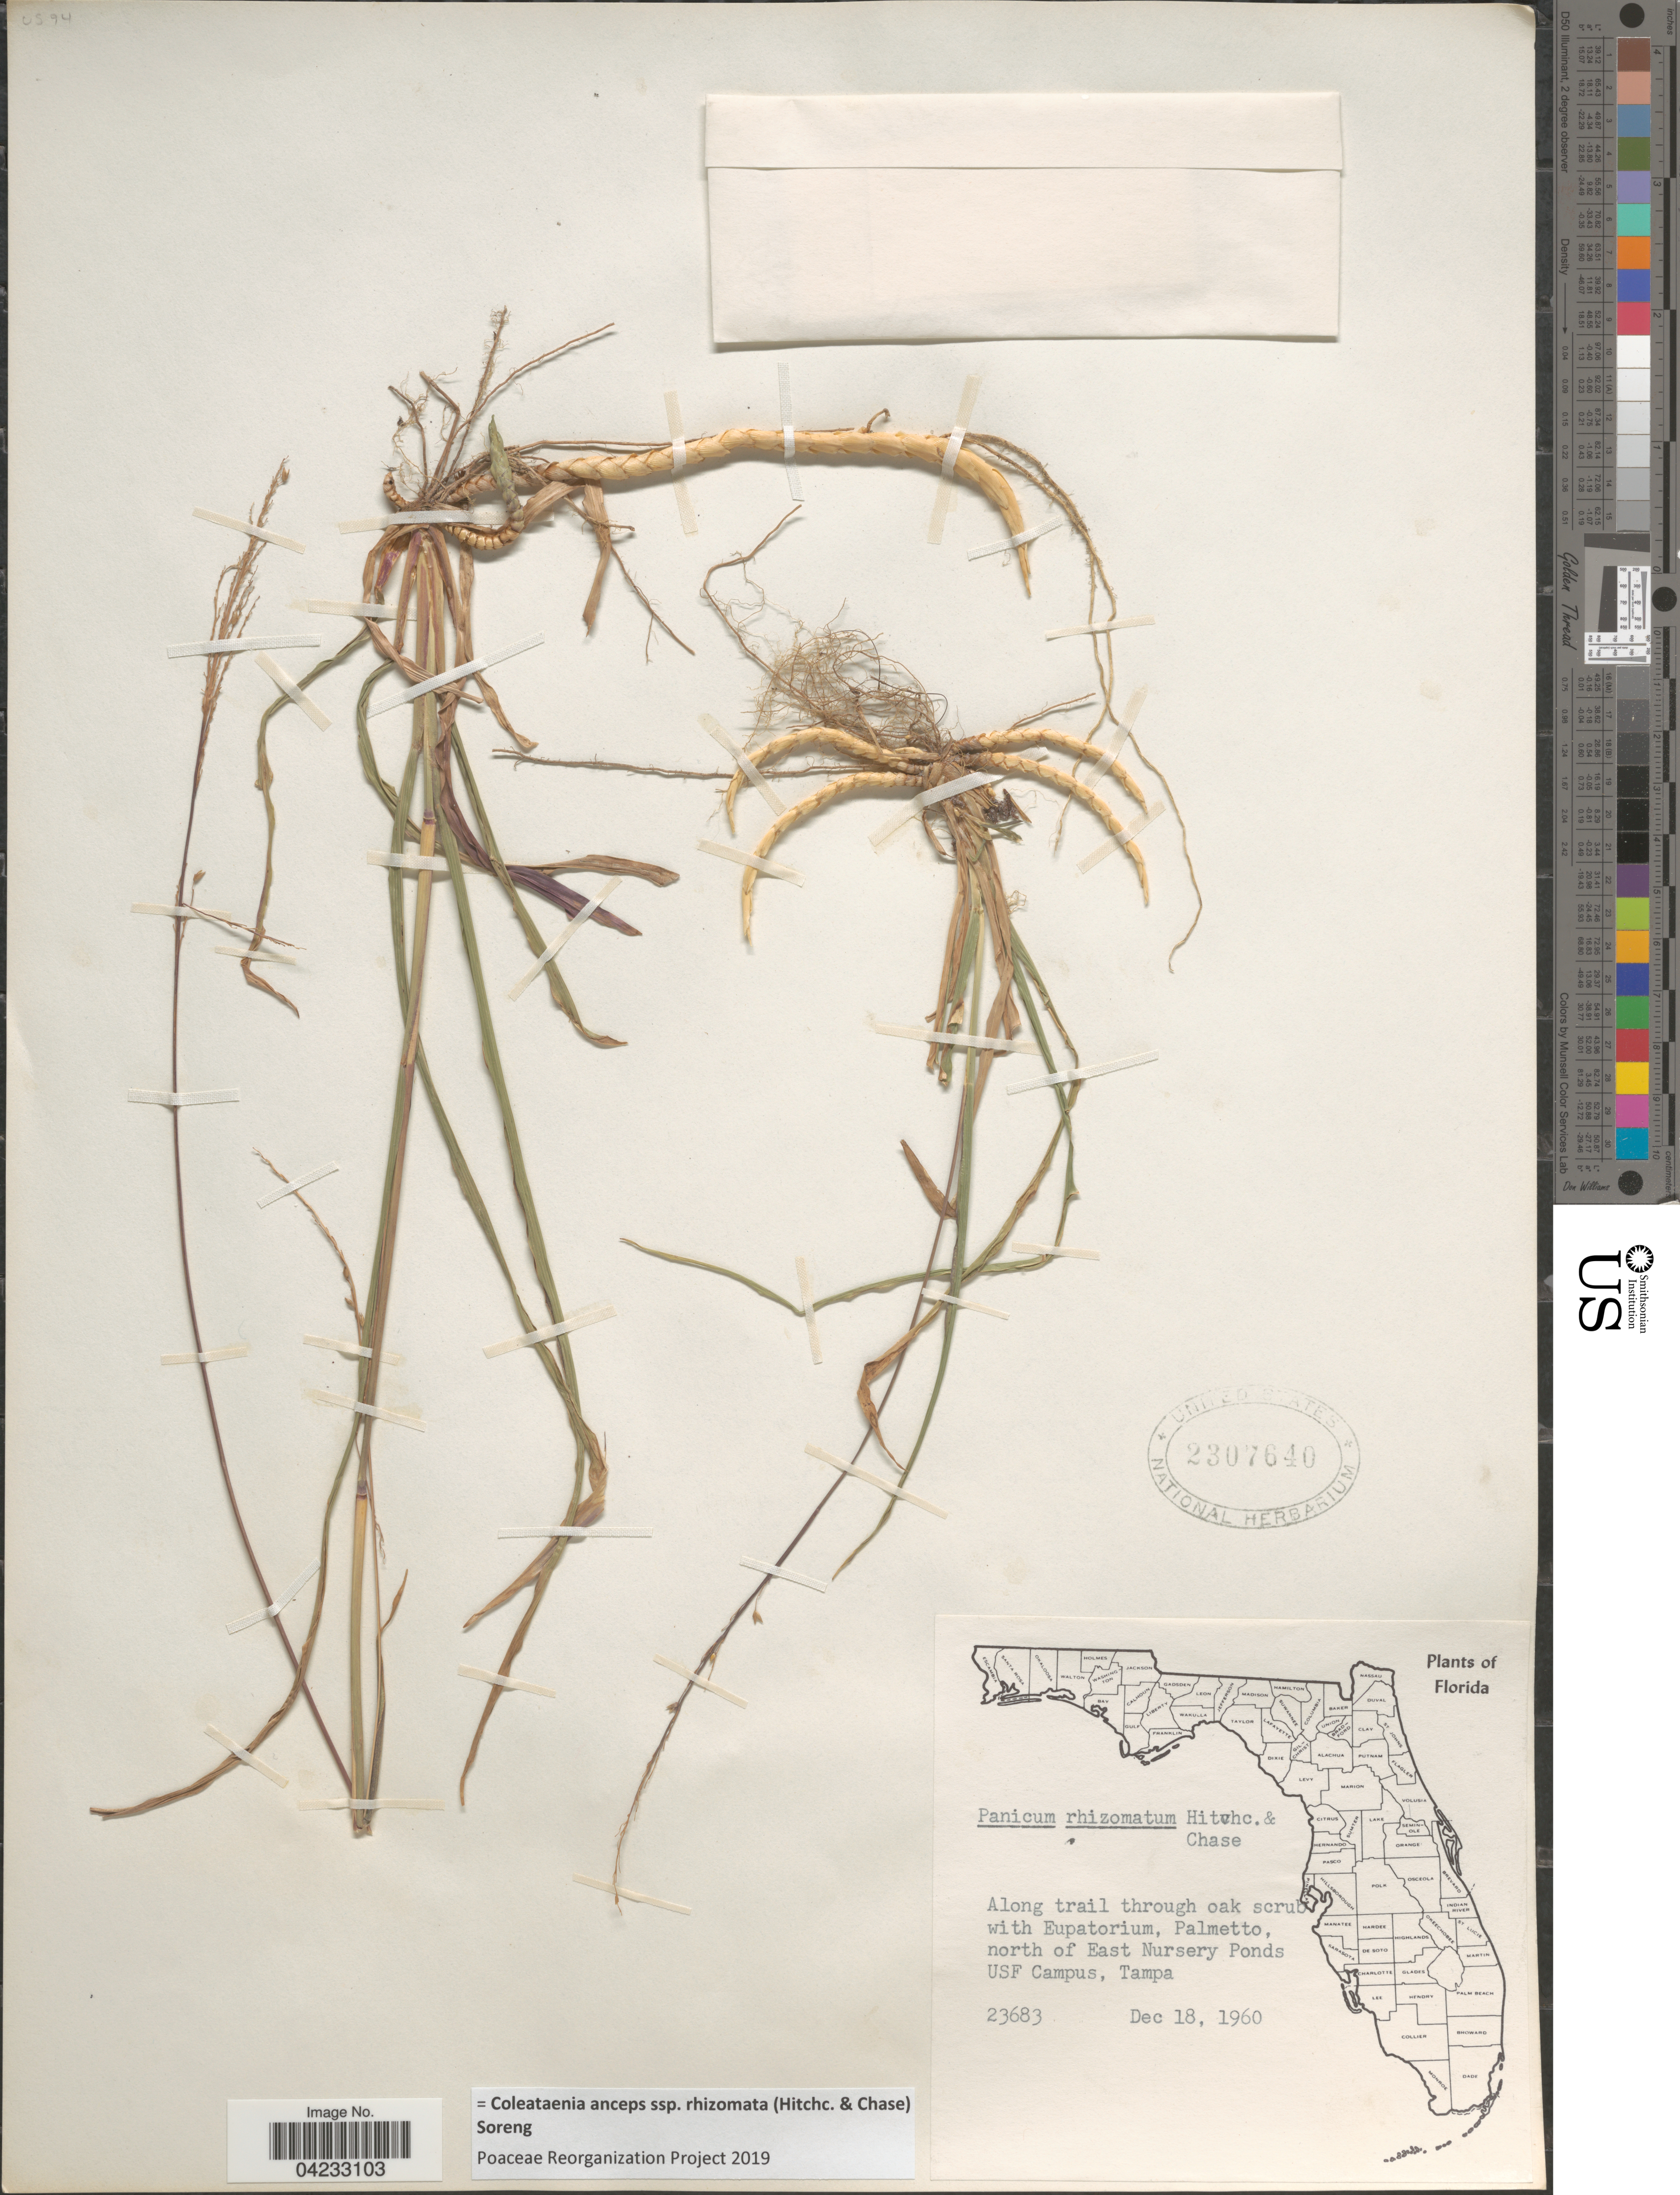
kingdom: Plantae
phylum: Tracheophyta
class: Liliopsida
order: Poales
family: Poaceae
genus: Coleataenia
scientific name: Coleataenia anceps subsp. rhizomata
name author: (Hitchc. & Chase) Soreng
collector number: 23683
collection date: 1960-12-18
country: United States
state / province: Florida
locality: North of East Nursery Ponds USF Campus, Tampa.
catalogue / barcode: US 2307640